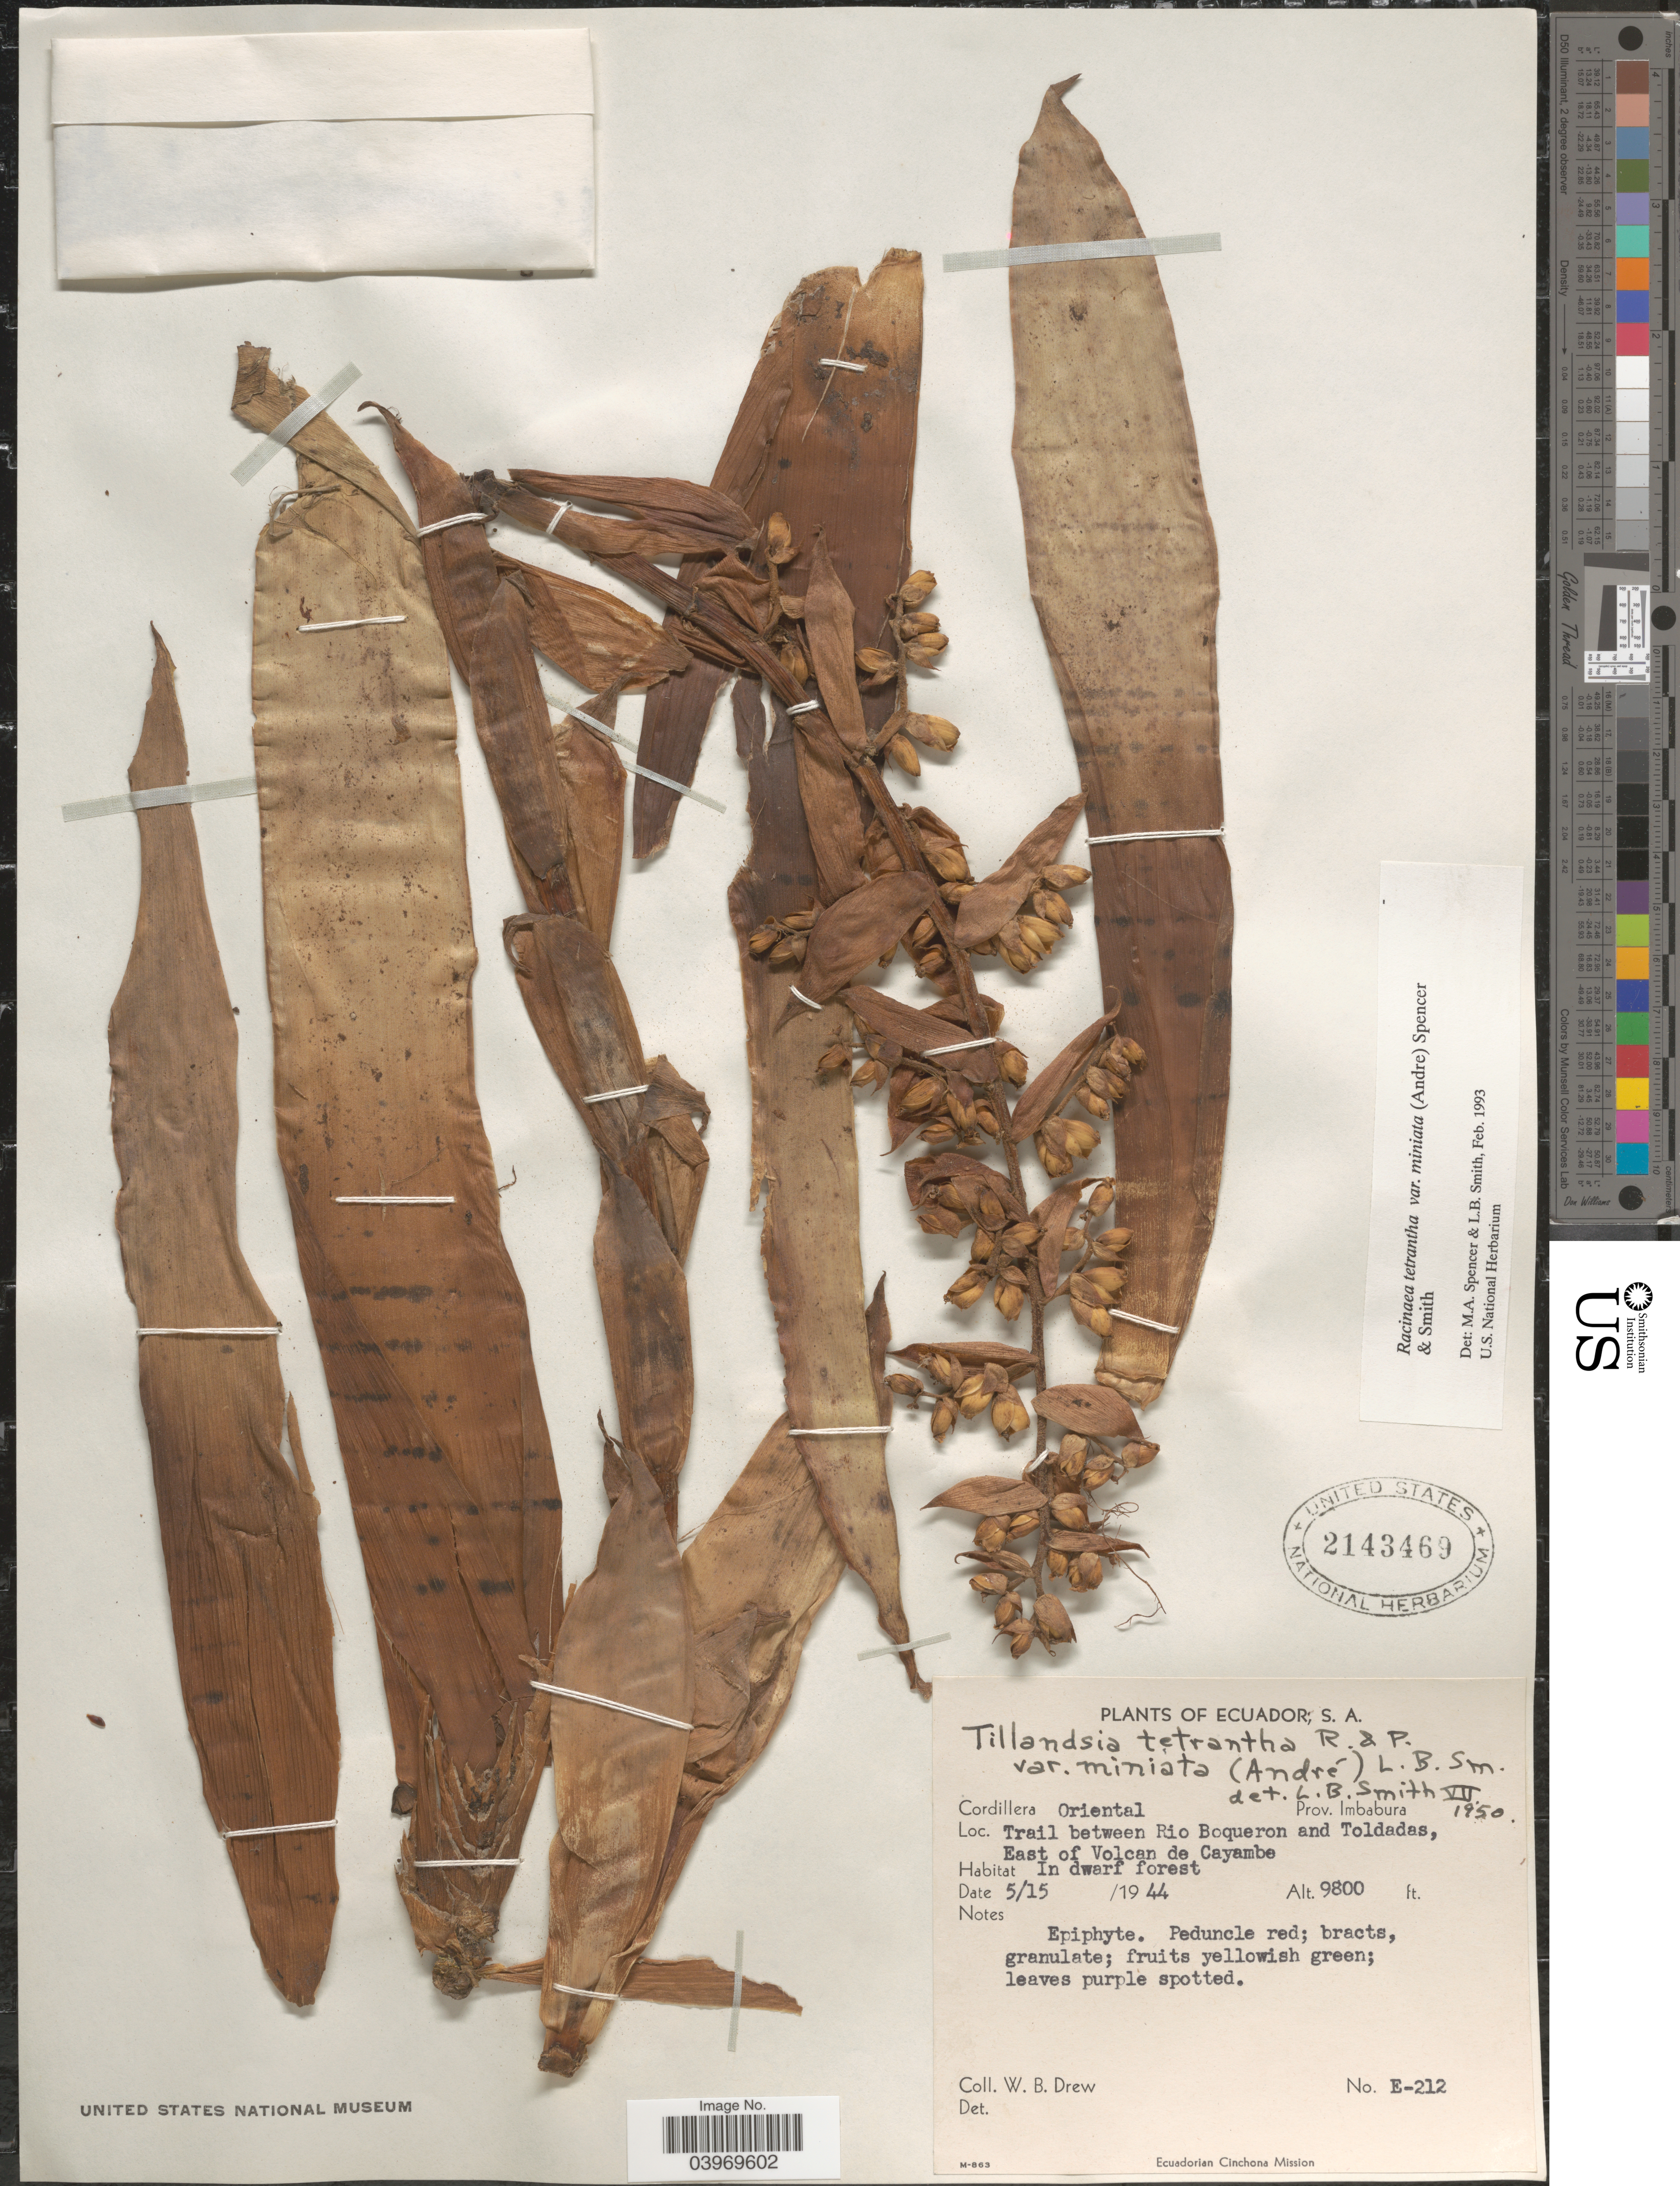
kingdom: Plantae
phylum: Tracheophyta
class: Liliopsida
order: Poales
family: Bromeliaceae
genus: Racinaea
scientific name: Racinaea tetrantha var. miniata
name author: (André) M.A. Spencer & L.B. Sm.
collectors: W. B. Drew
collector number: E-212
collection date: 1944-05-15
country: Ecuador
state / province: Imbabura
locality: Cordillera Oriental. Trail between Rio Boqueron and Toldadas, East of Volcan de Cayambe.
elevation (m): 2987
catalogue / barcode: US 2143469